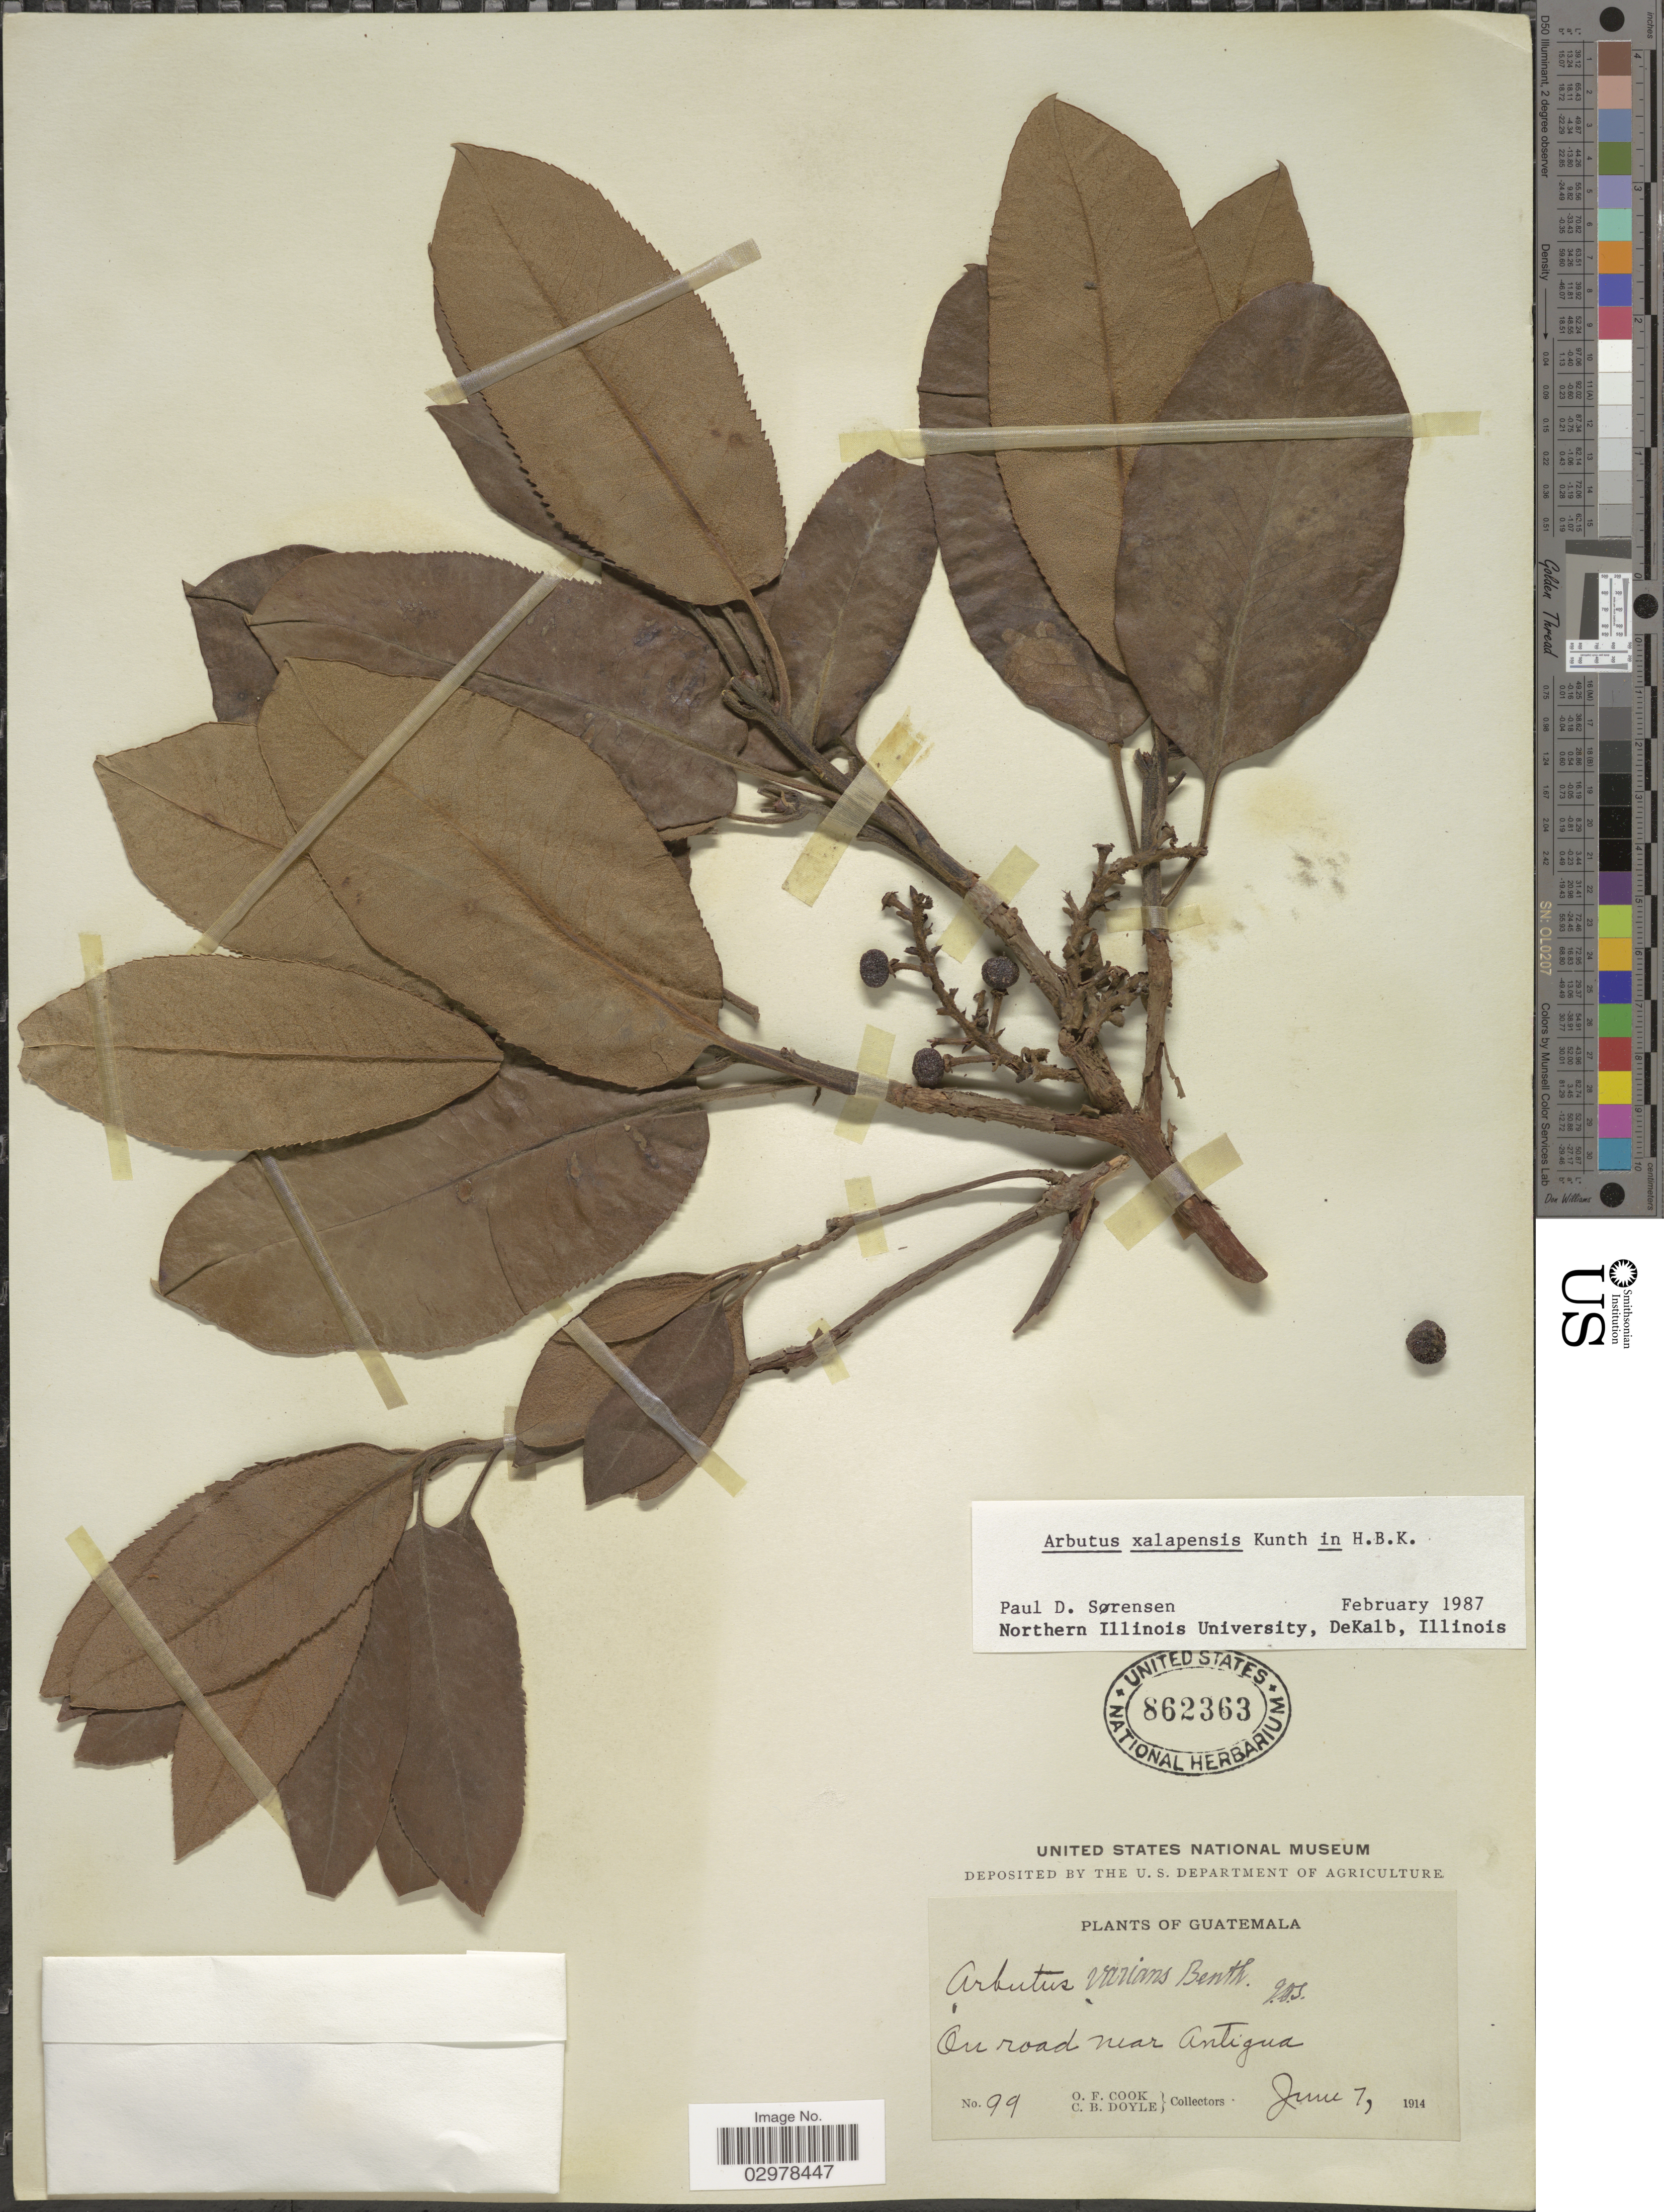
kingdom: Plantae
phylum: Tracheophyta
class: Magnoliopsida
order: Ericales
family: Ericaceae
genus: Arbutus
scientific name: Arbutus xalapensis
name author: Kunth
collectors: O. F. Cook & C. Doyle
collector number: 99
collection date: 1914-06-07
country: Guatemala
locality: On road near Antigua.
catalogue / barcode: US 862363